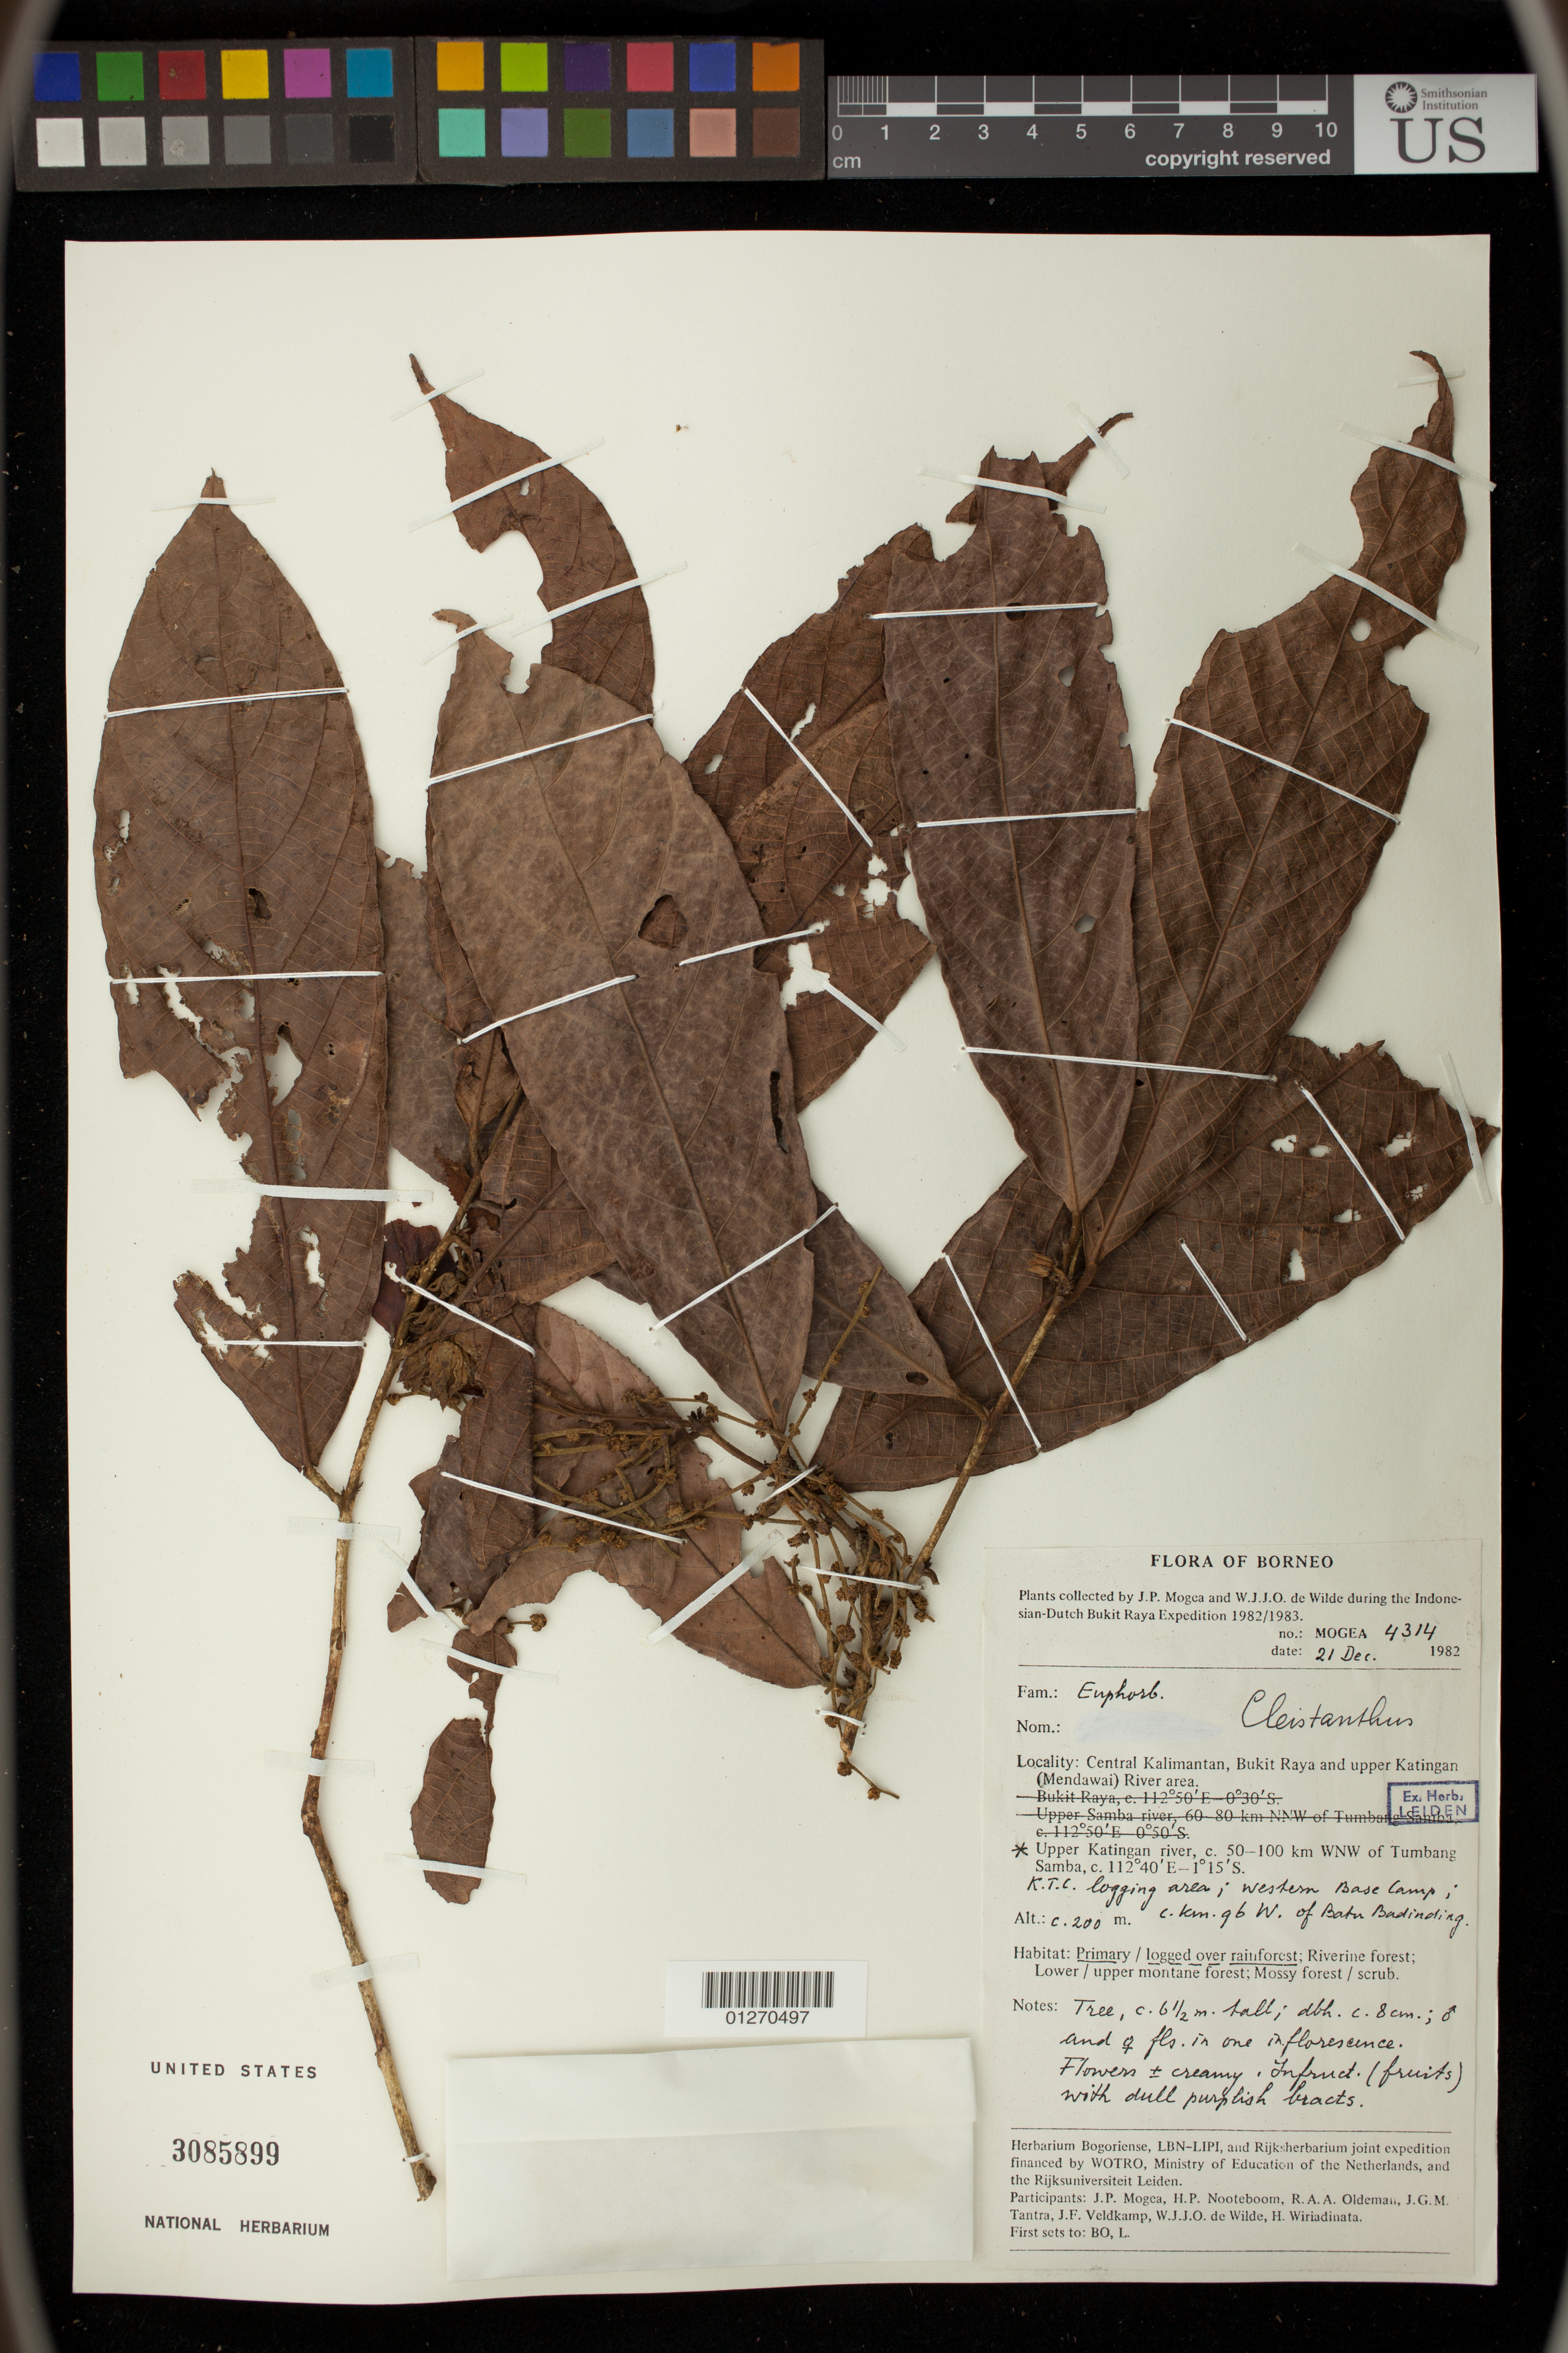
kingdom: Plantae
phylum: Tracheophyta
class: Magnoliopsida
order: Malpighiales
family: Phyllanthaceae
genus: Cleistanthus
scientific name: Cleistanthus sp.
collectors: J. Mogea & W. J. de Wilde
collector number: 4314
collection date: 1982-12-21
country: Indonesia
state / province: Kalimantan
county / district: Kalimantan Tengah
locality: Bukit Raya and upper Katingan (Mendawai) River area.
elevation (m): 200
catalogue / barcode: US 3085899